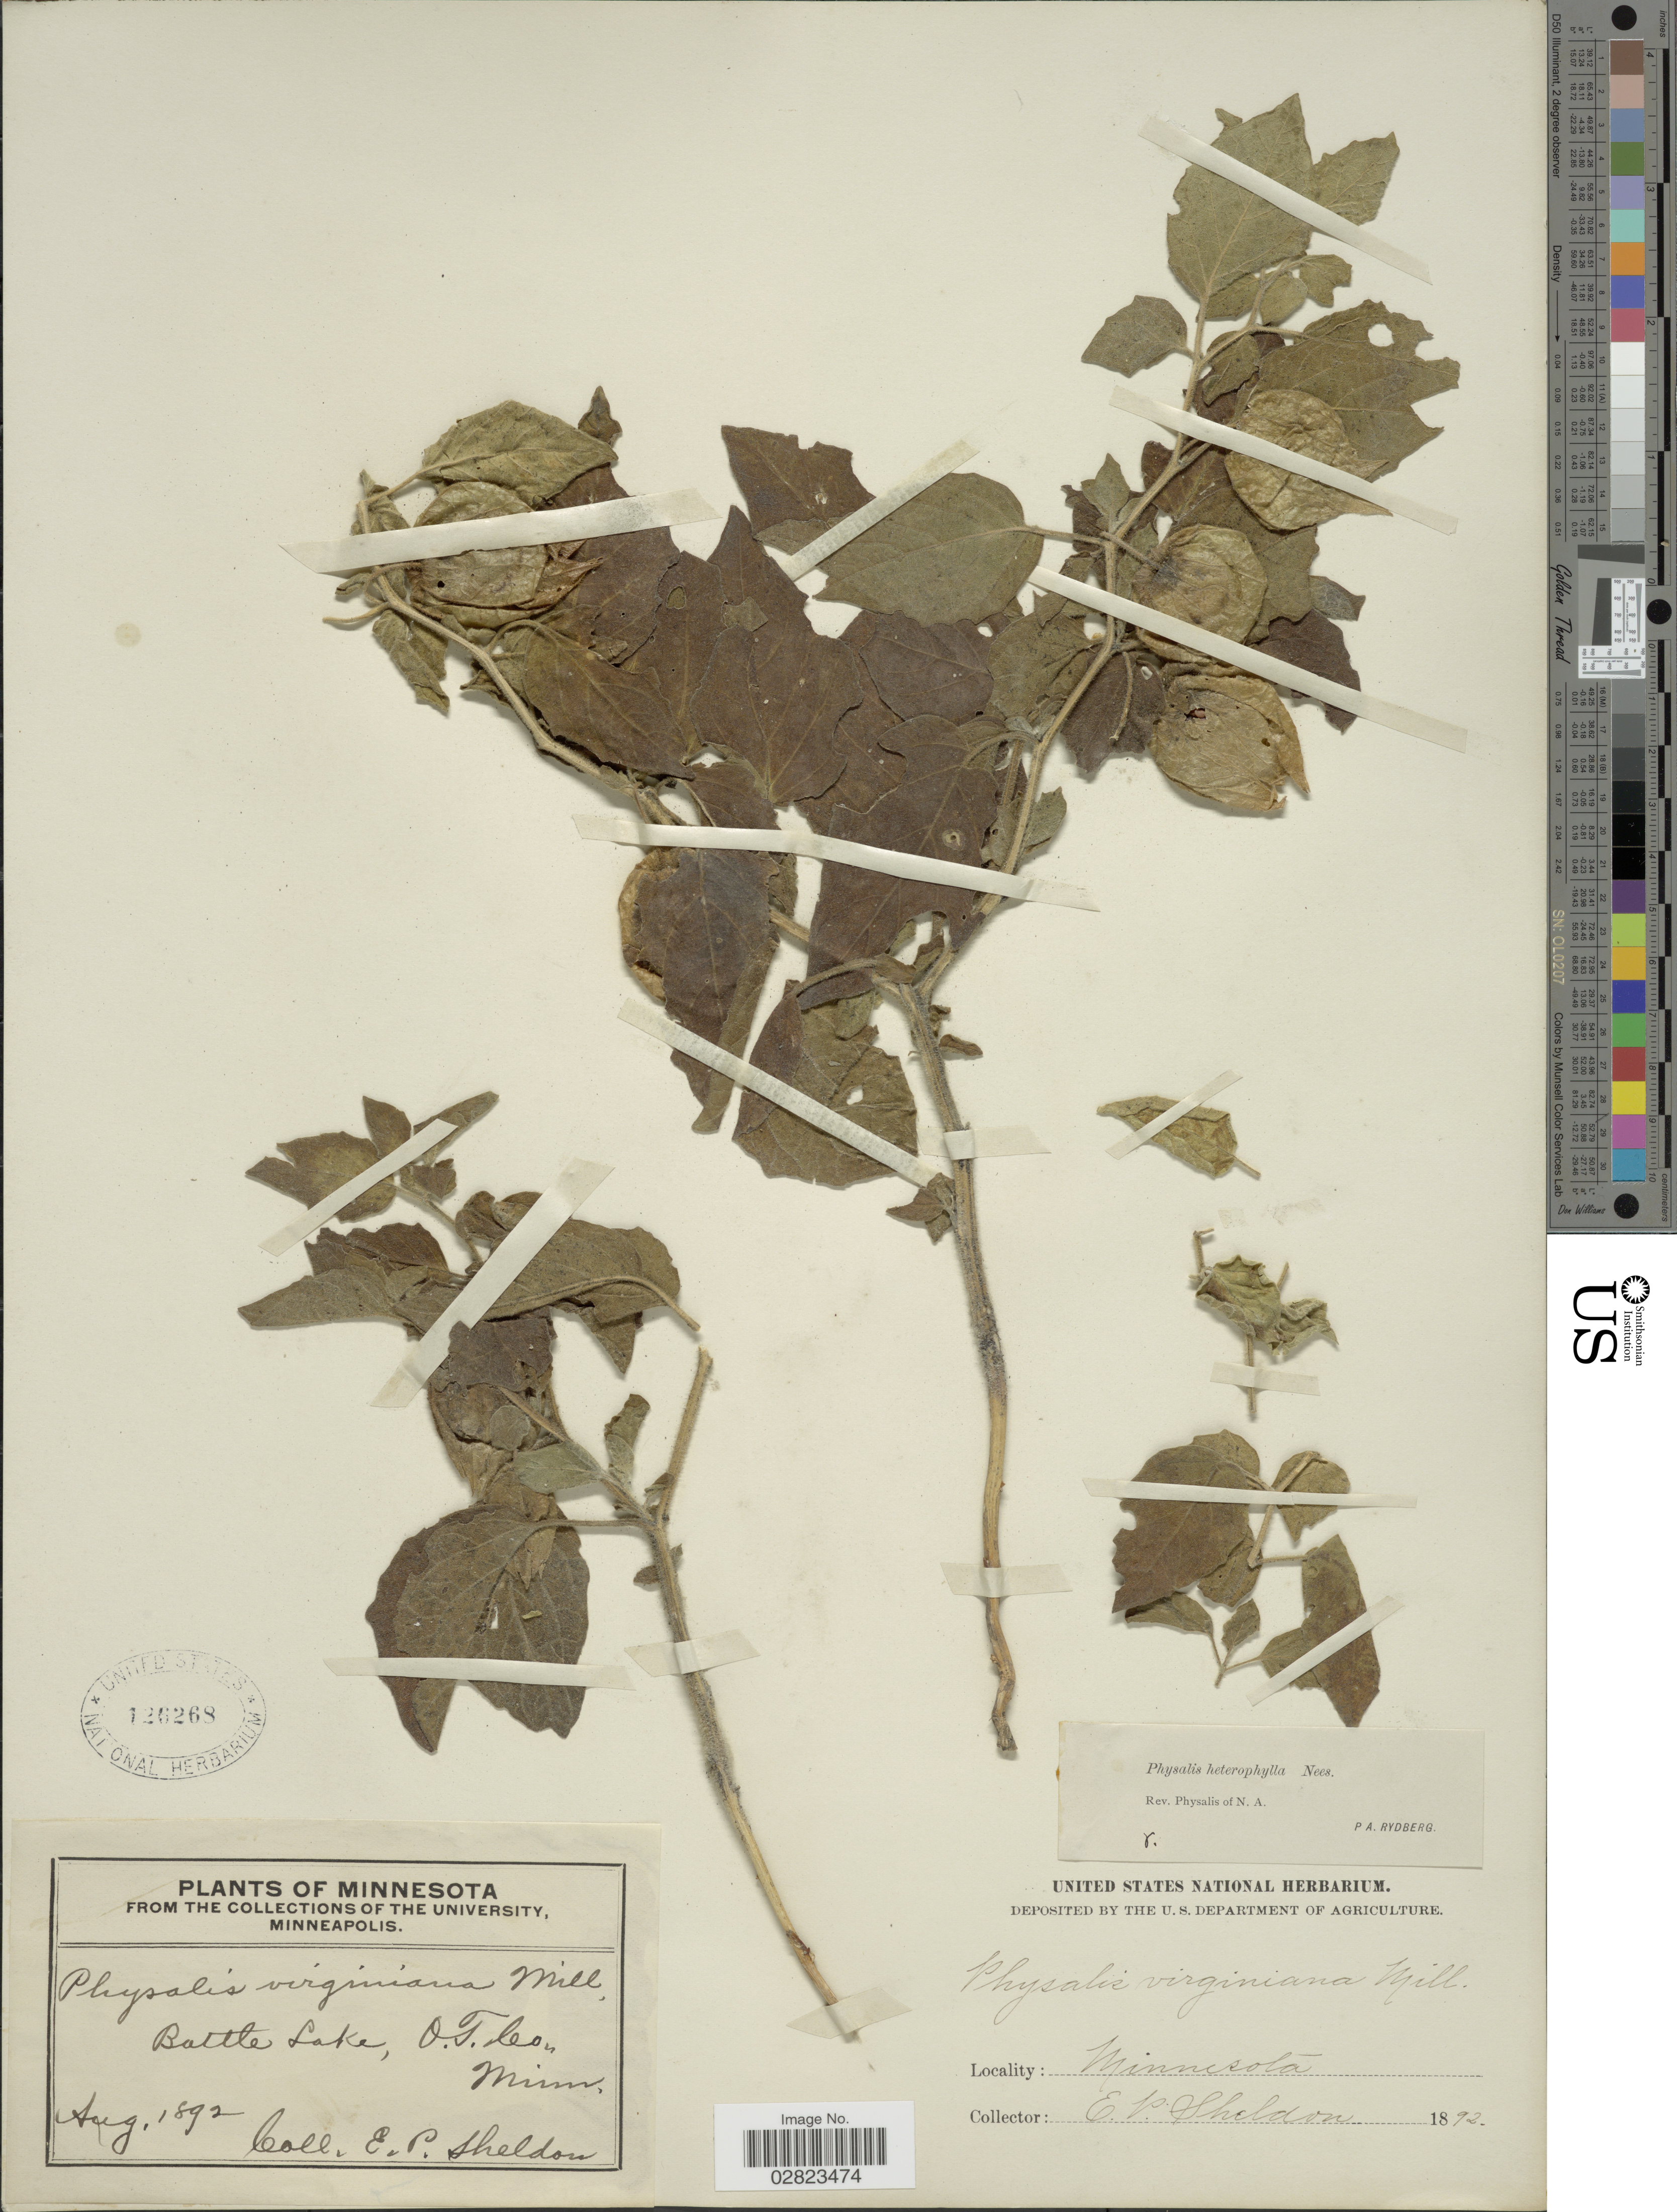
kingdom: Plantae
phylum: Tracheophyta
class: Magnoliopsida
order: Solanales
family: Solanaceae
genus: Physalis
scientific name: Physalis heterophylla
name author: Nees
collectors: E. P. Sheldon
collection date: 1892-08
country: United States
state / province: Minnesota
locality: Battle Lake, O.T. Co.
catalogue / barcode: US 126268